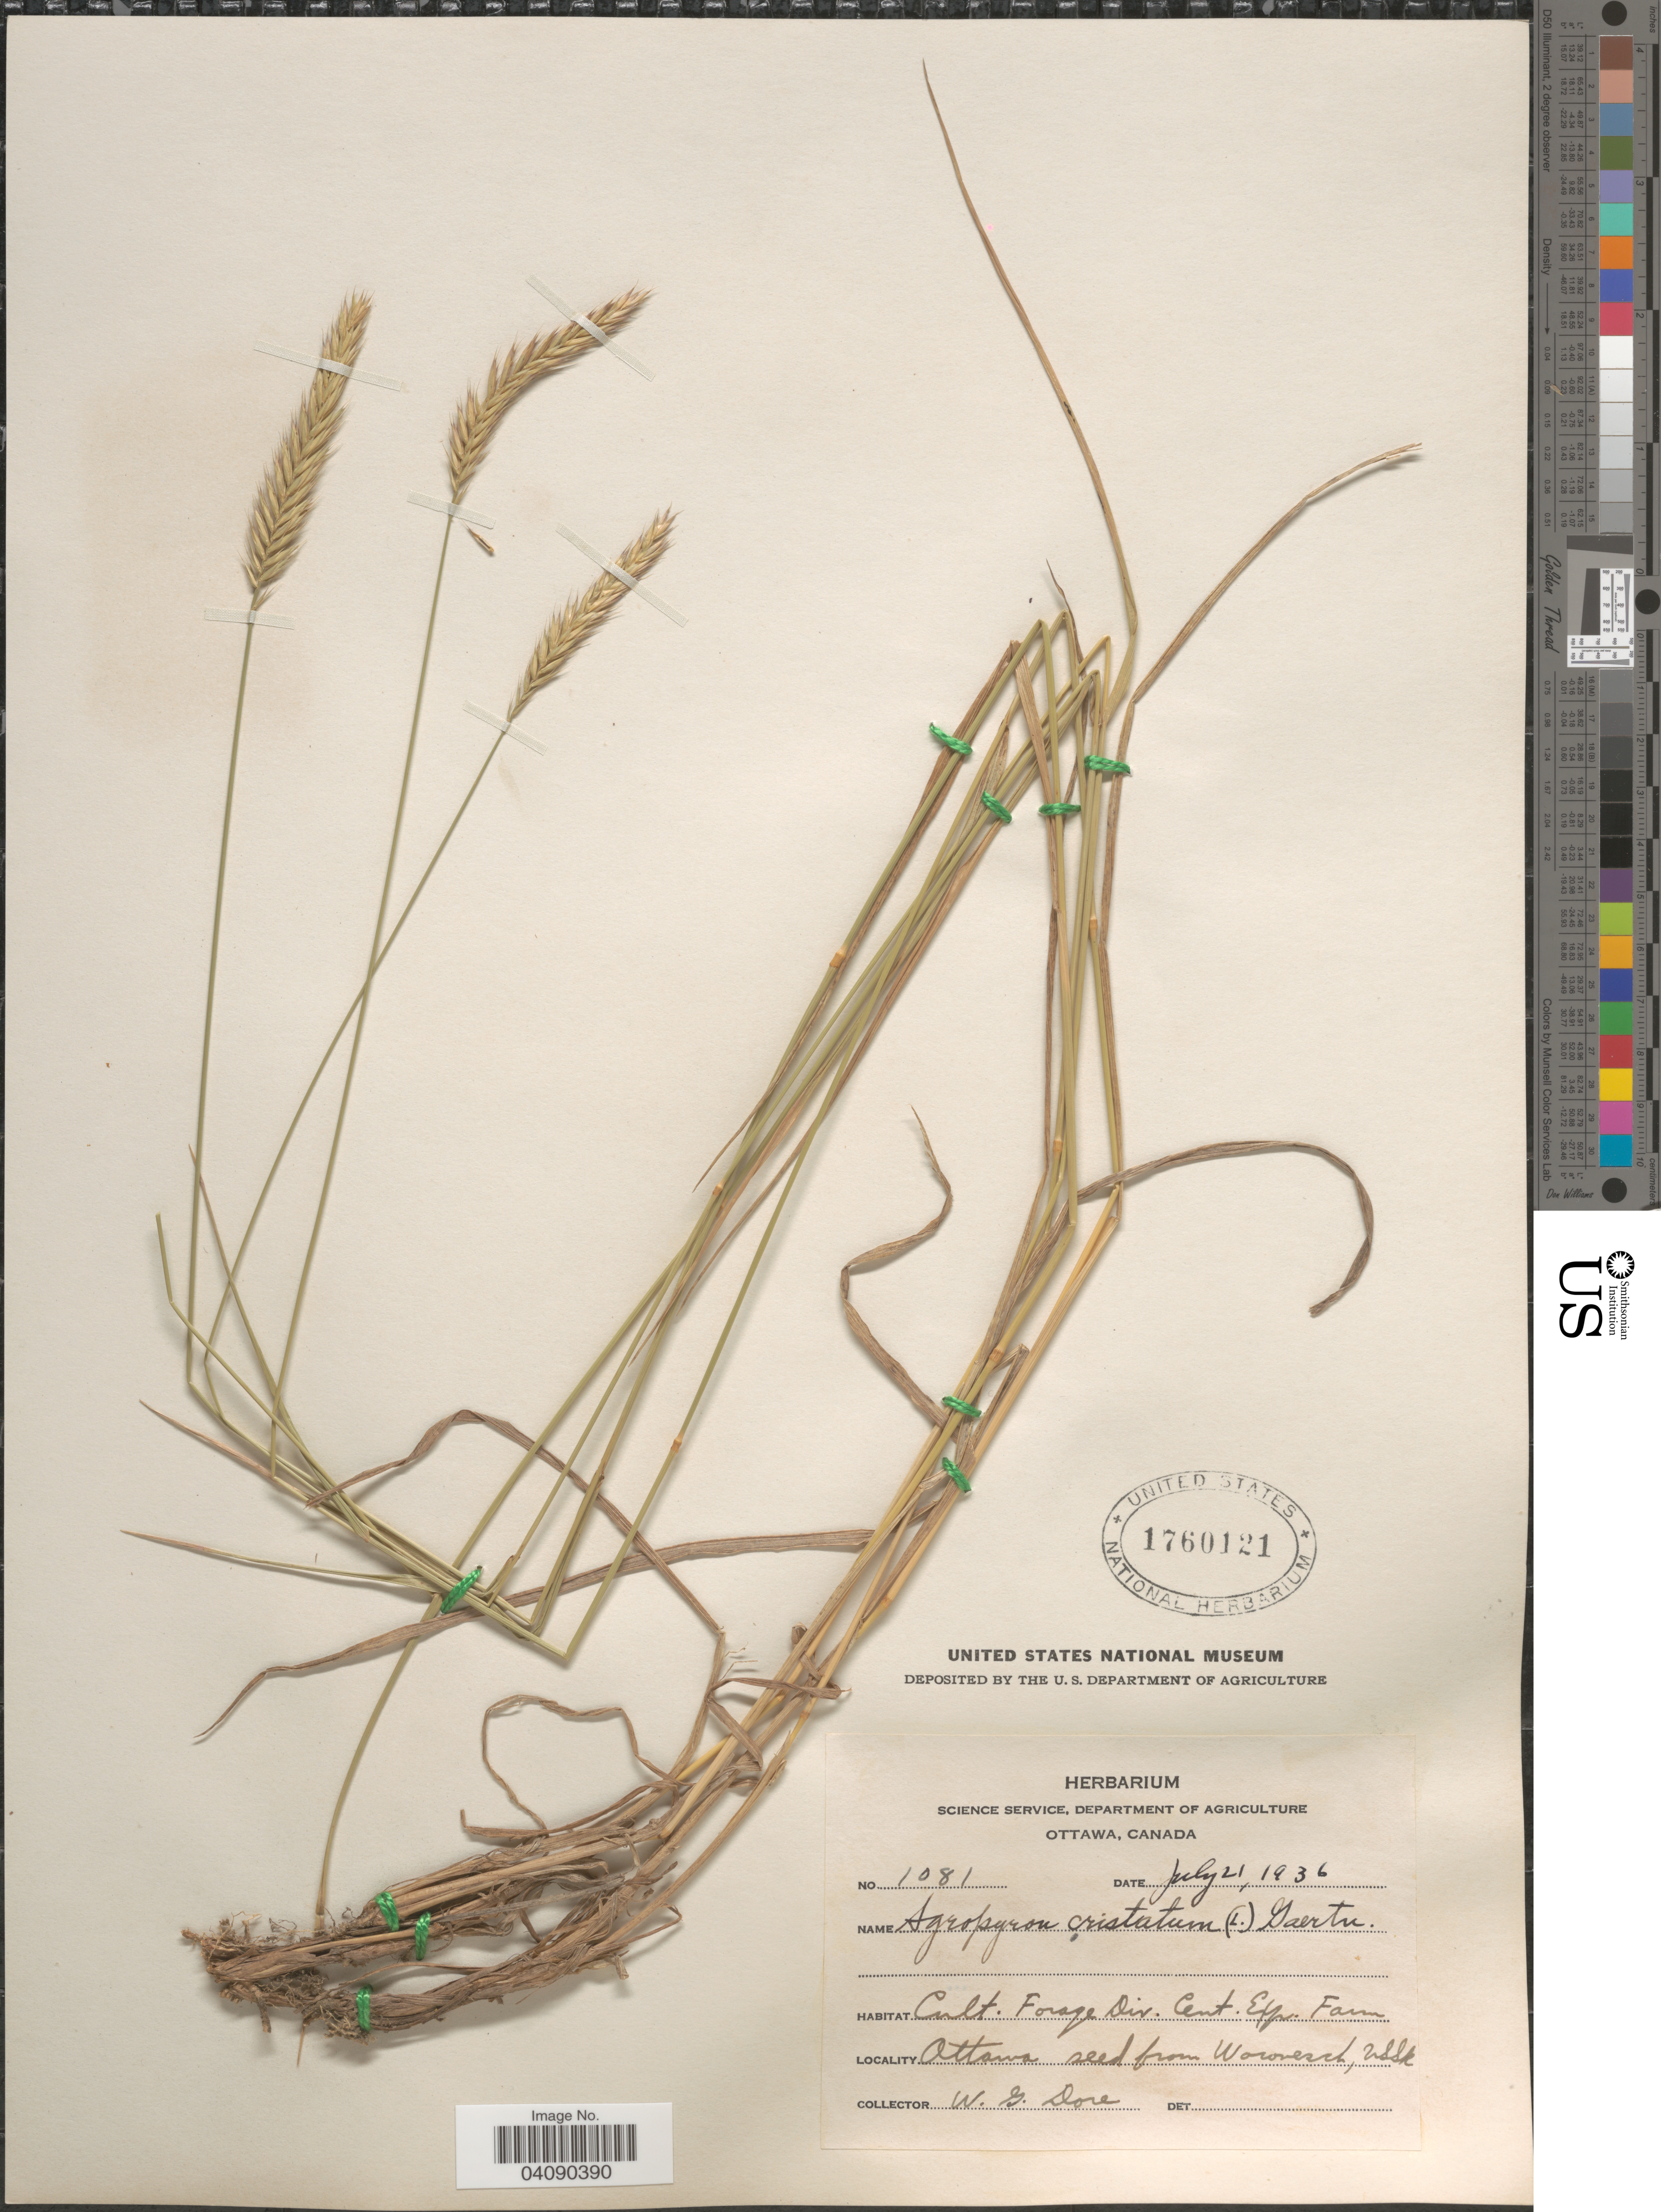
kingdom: Plantae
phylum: Tracheophyta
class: Liliopsida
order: Poales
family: Poaceae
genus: Agropyron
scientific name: Agropyron desertorum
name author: (Fisch. ex Link) Schult.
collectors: W. Dore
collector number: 1081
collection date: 1936-07-21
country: Canada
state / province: Ontario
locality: Cult. Forage Div. Cent. Exp. Farm. Ottawa.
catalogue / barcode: US 1760121